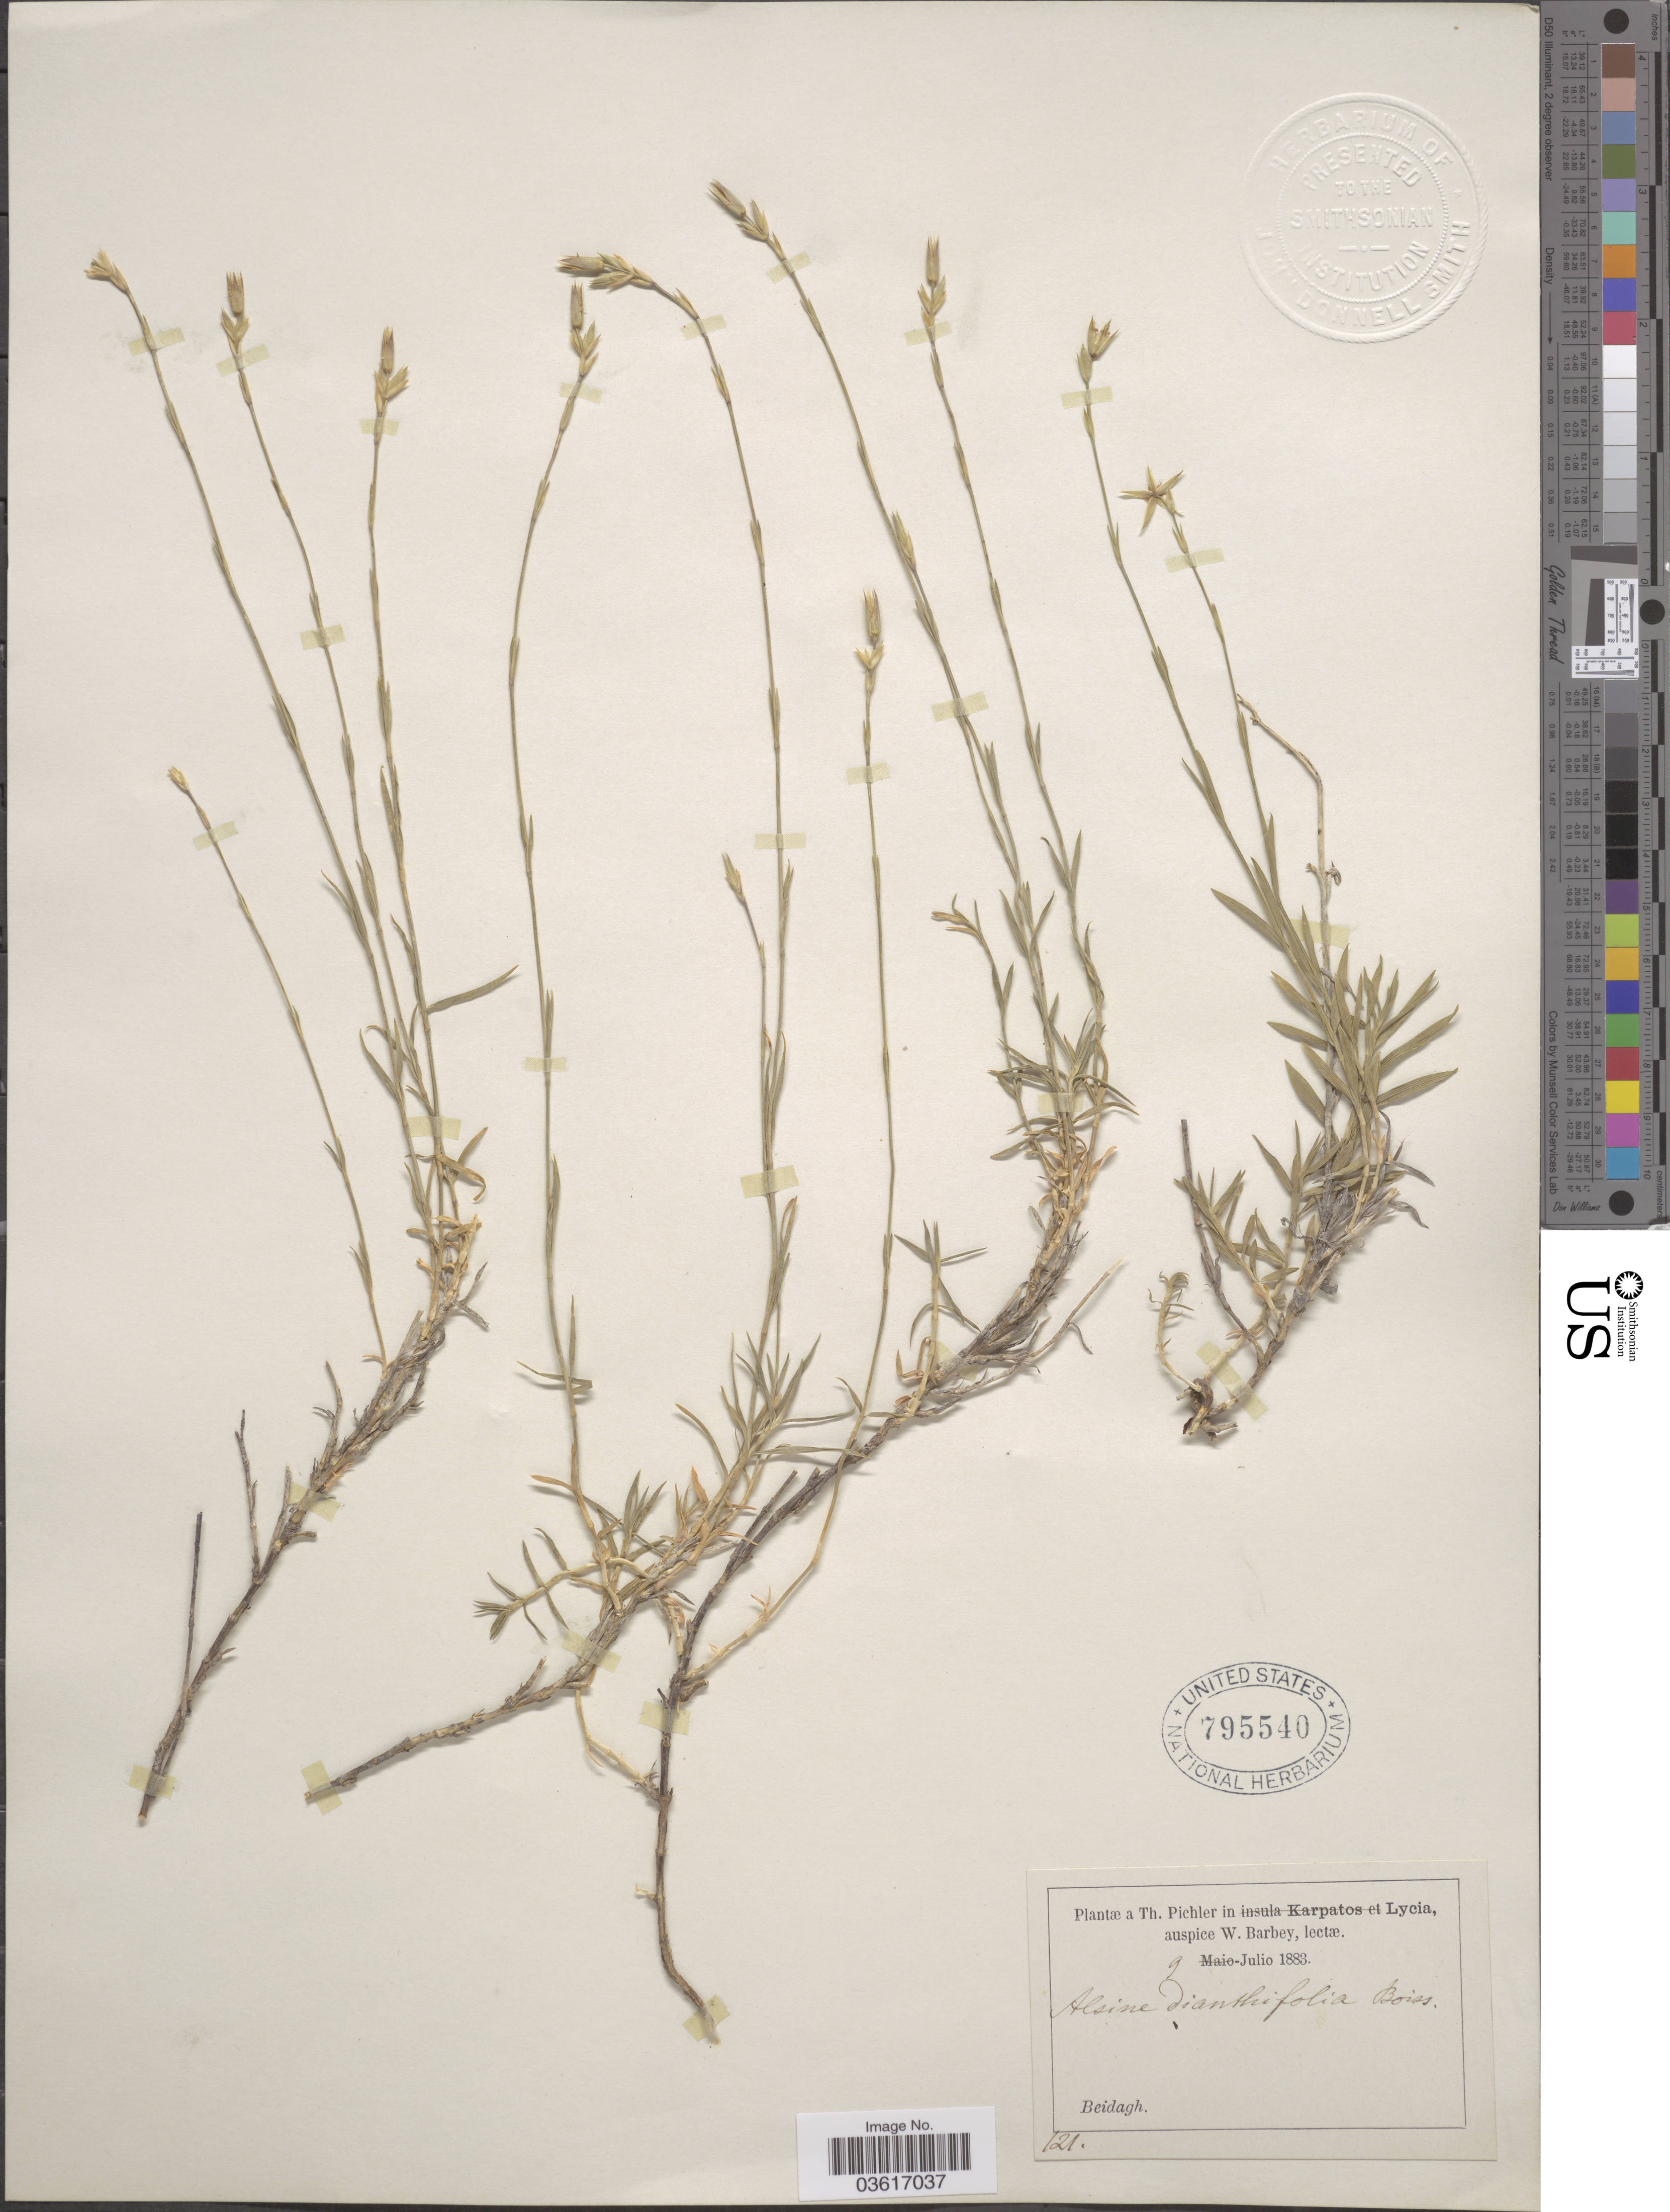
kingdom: Plantae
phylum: Tracheophyta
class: Magnoliopsida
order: Caryophyllales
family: Caryophyllaceae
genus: Minuartiella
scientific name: Minuartiella dianthifolia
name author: (Boiss.) Dillenb. & Kadereit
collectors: T. Pichler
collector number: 121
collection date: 1883-07-09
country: Turkey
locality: In Lycia. Beidagh.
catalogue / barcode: US 795540